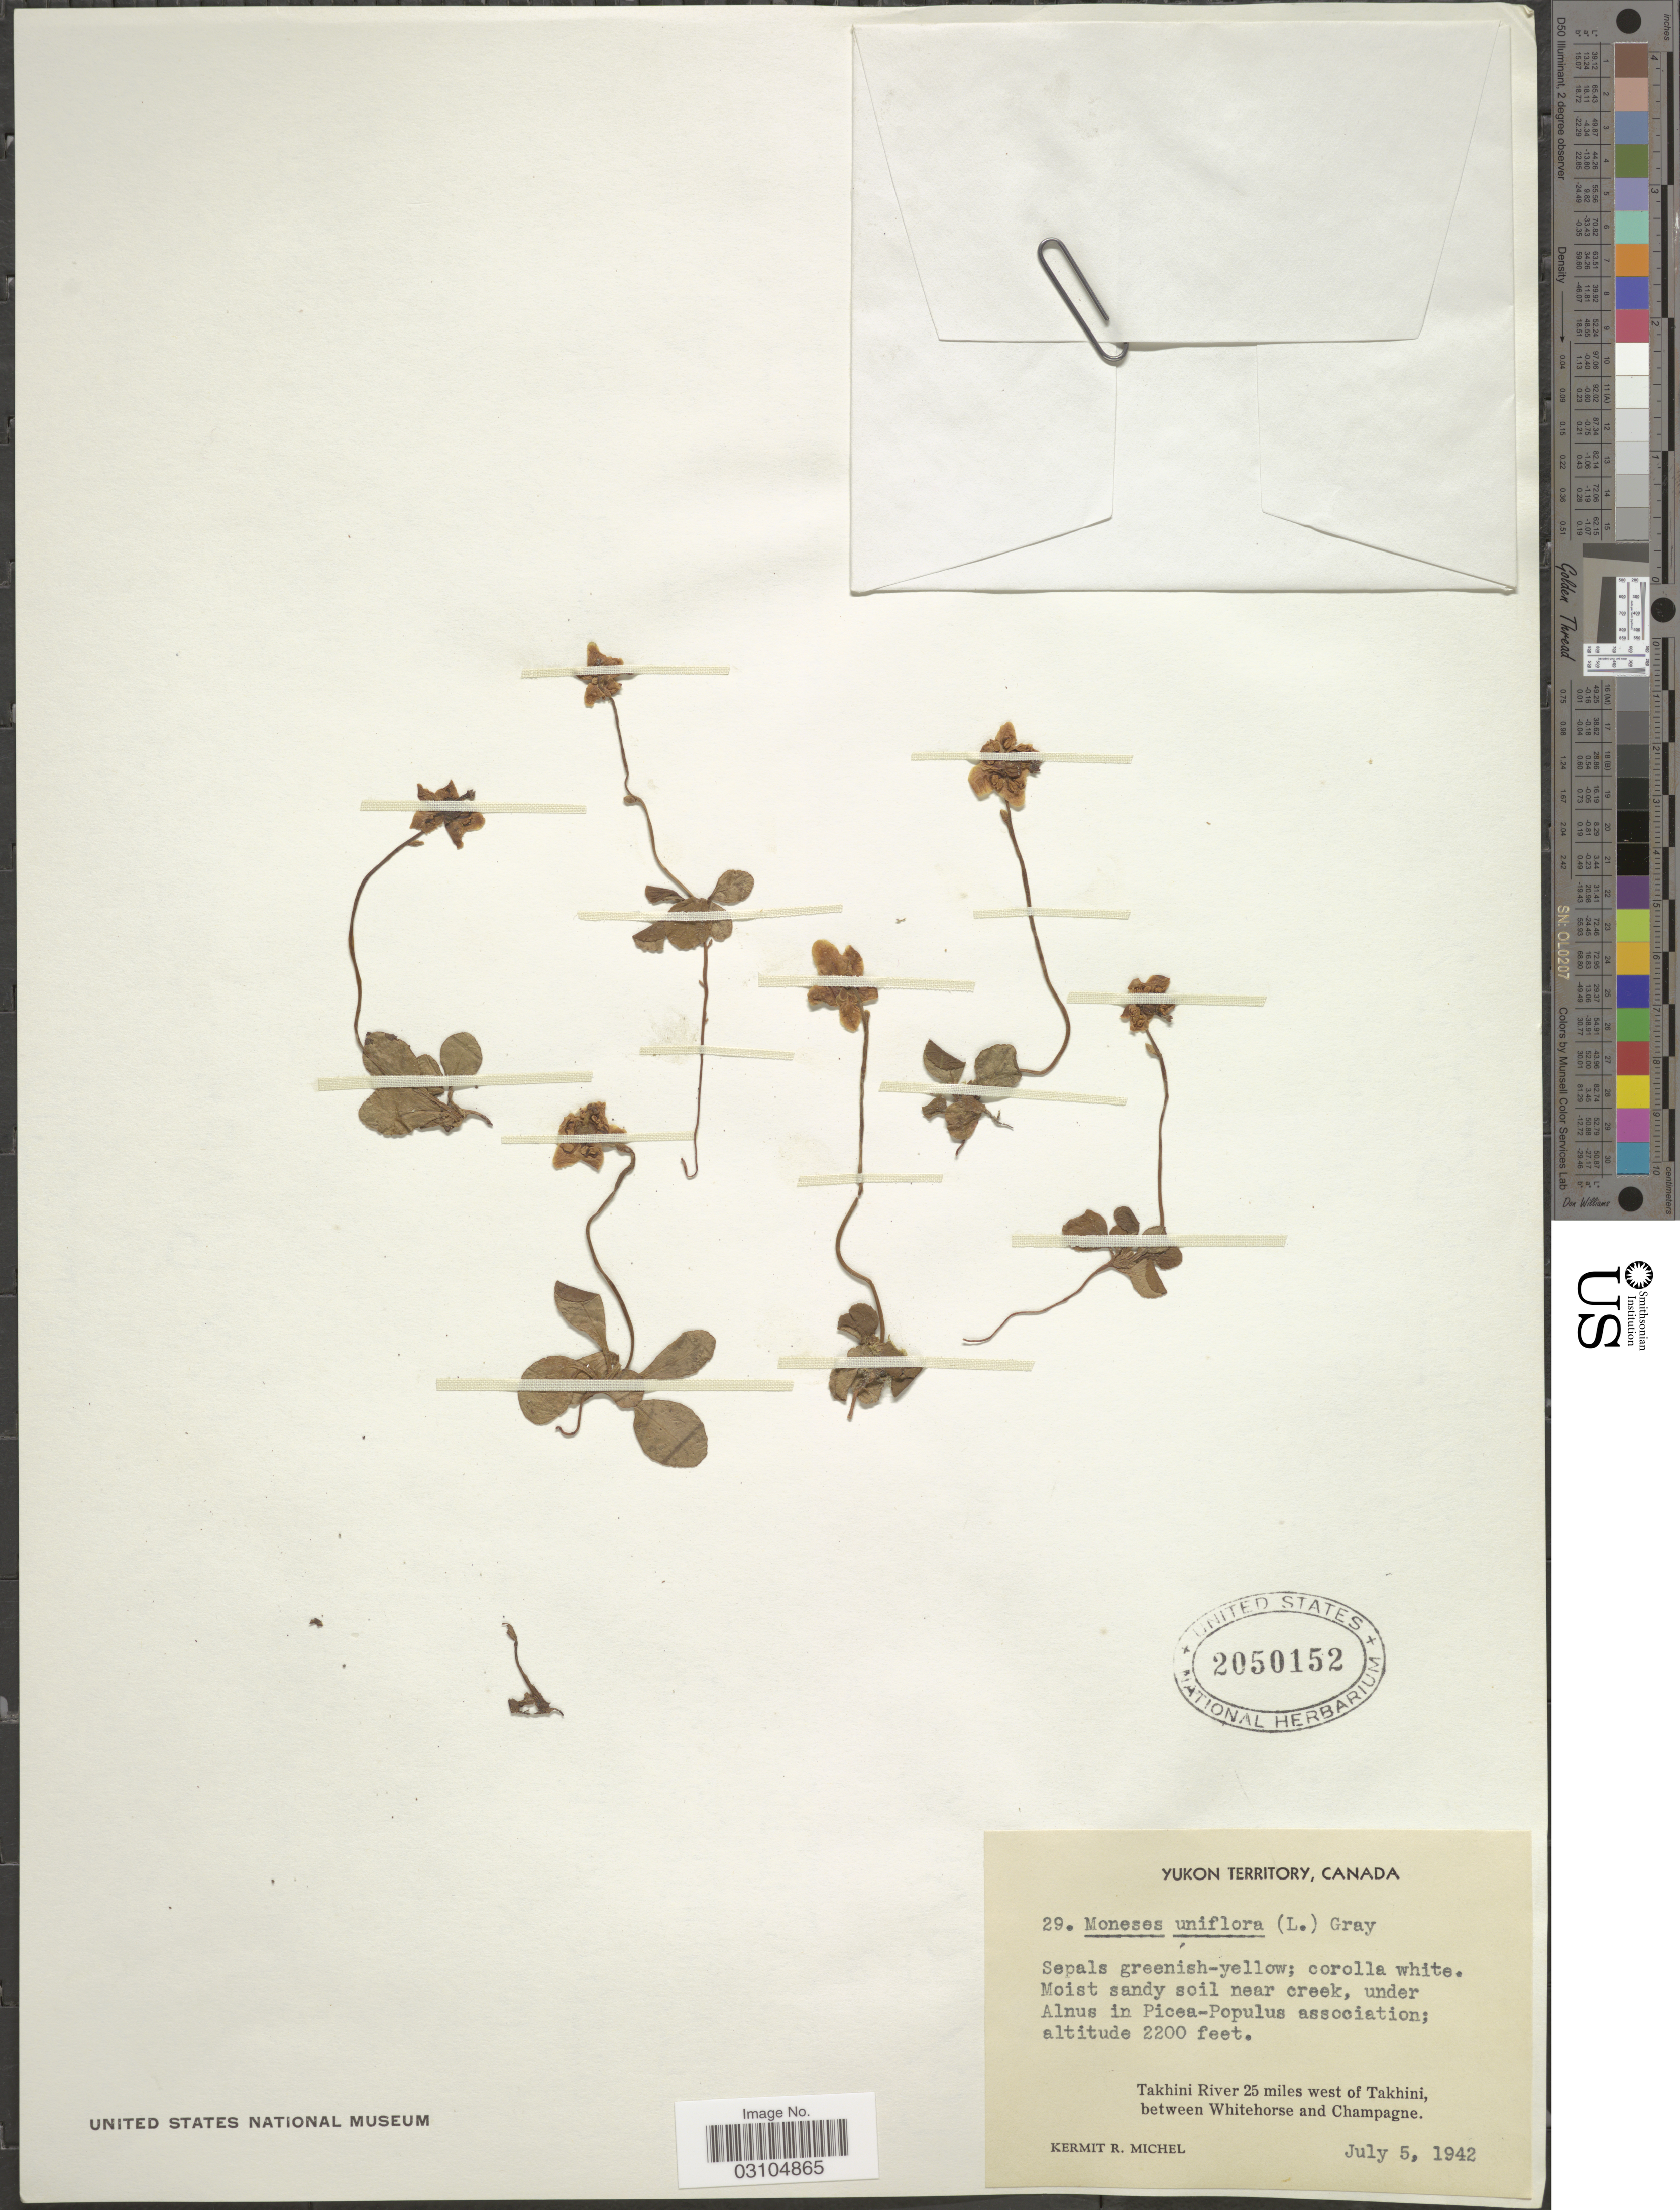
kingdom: Plantae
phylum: Tracheophyta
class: Magnoliopsida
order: Ericales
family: Ericaceae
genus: Moneses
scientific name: Moneses uniflora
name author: (L.) A. Gray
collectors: K. Michel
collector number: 29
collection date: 1942-07-05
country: Canada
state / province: Yukon Territory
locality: Takhini River 25 miles west of Takhini, between Whitehorse and Champagne.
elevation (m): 671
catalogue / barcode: US 2050152